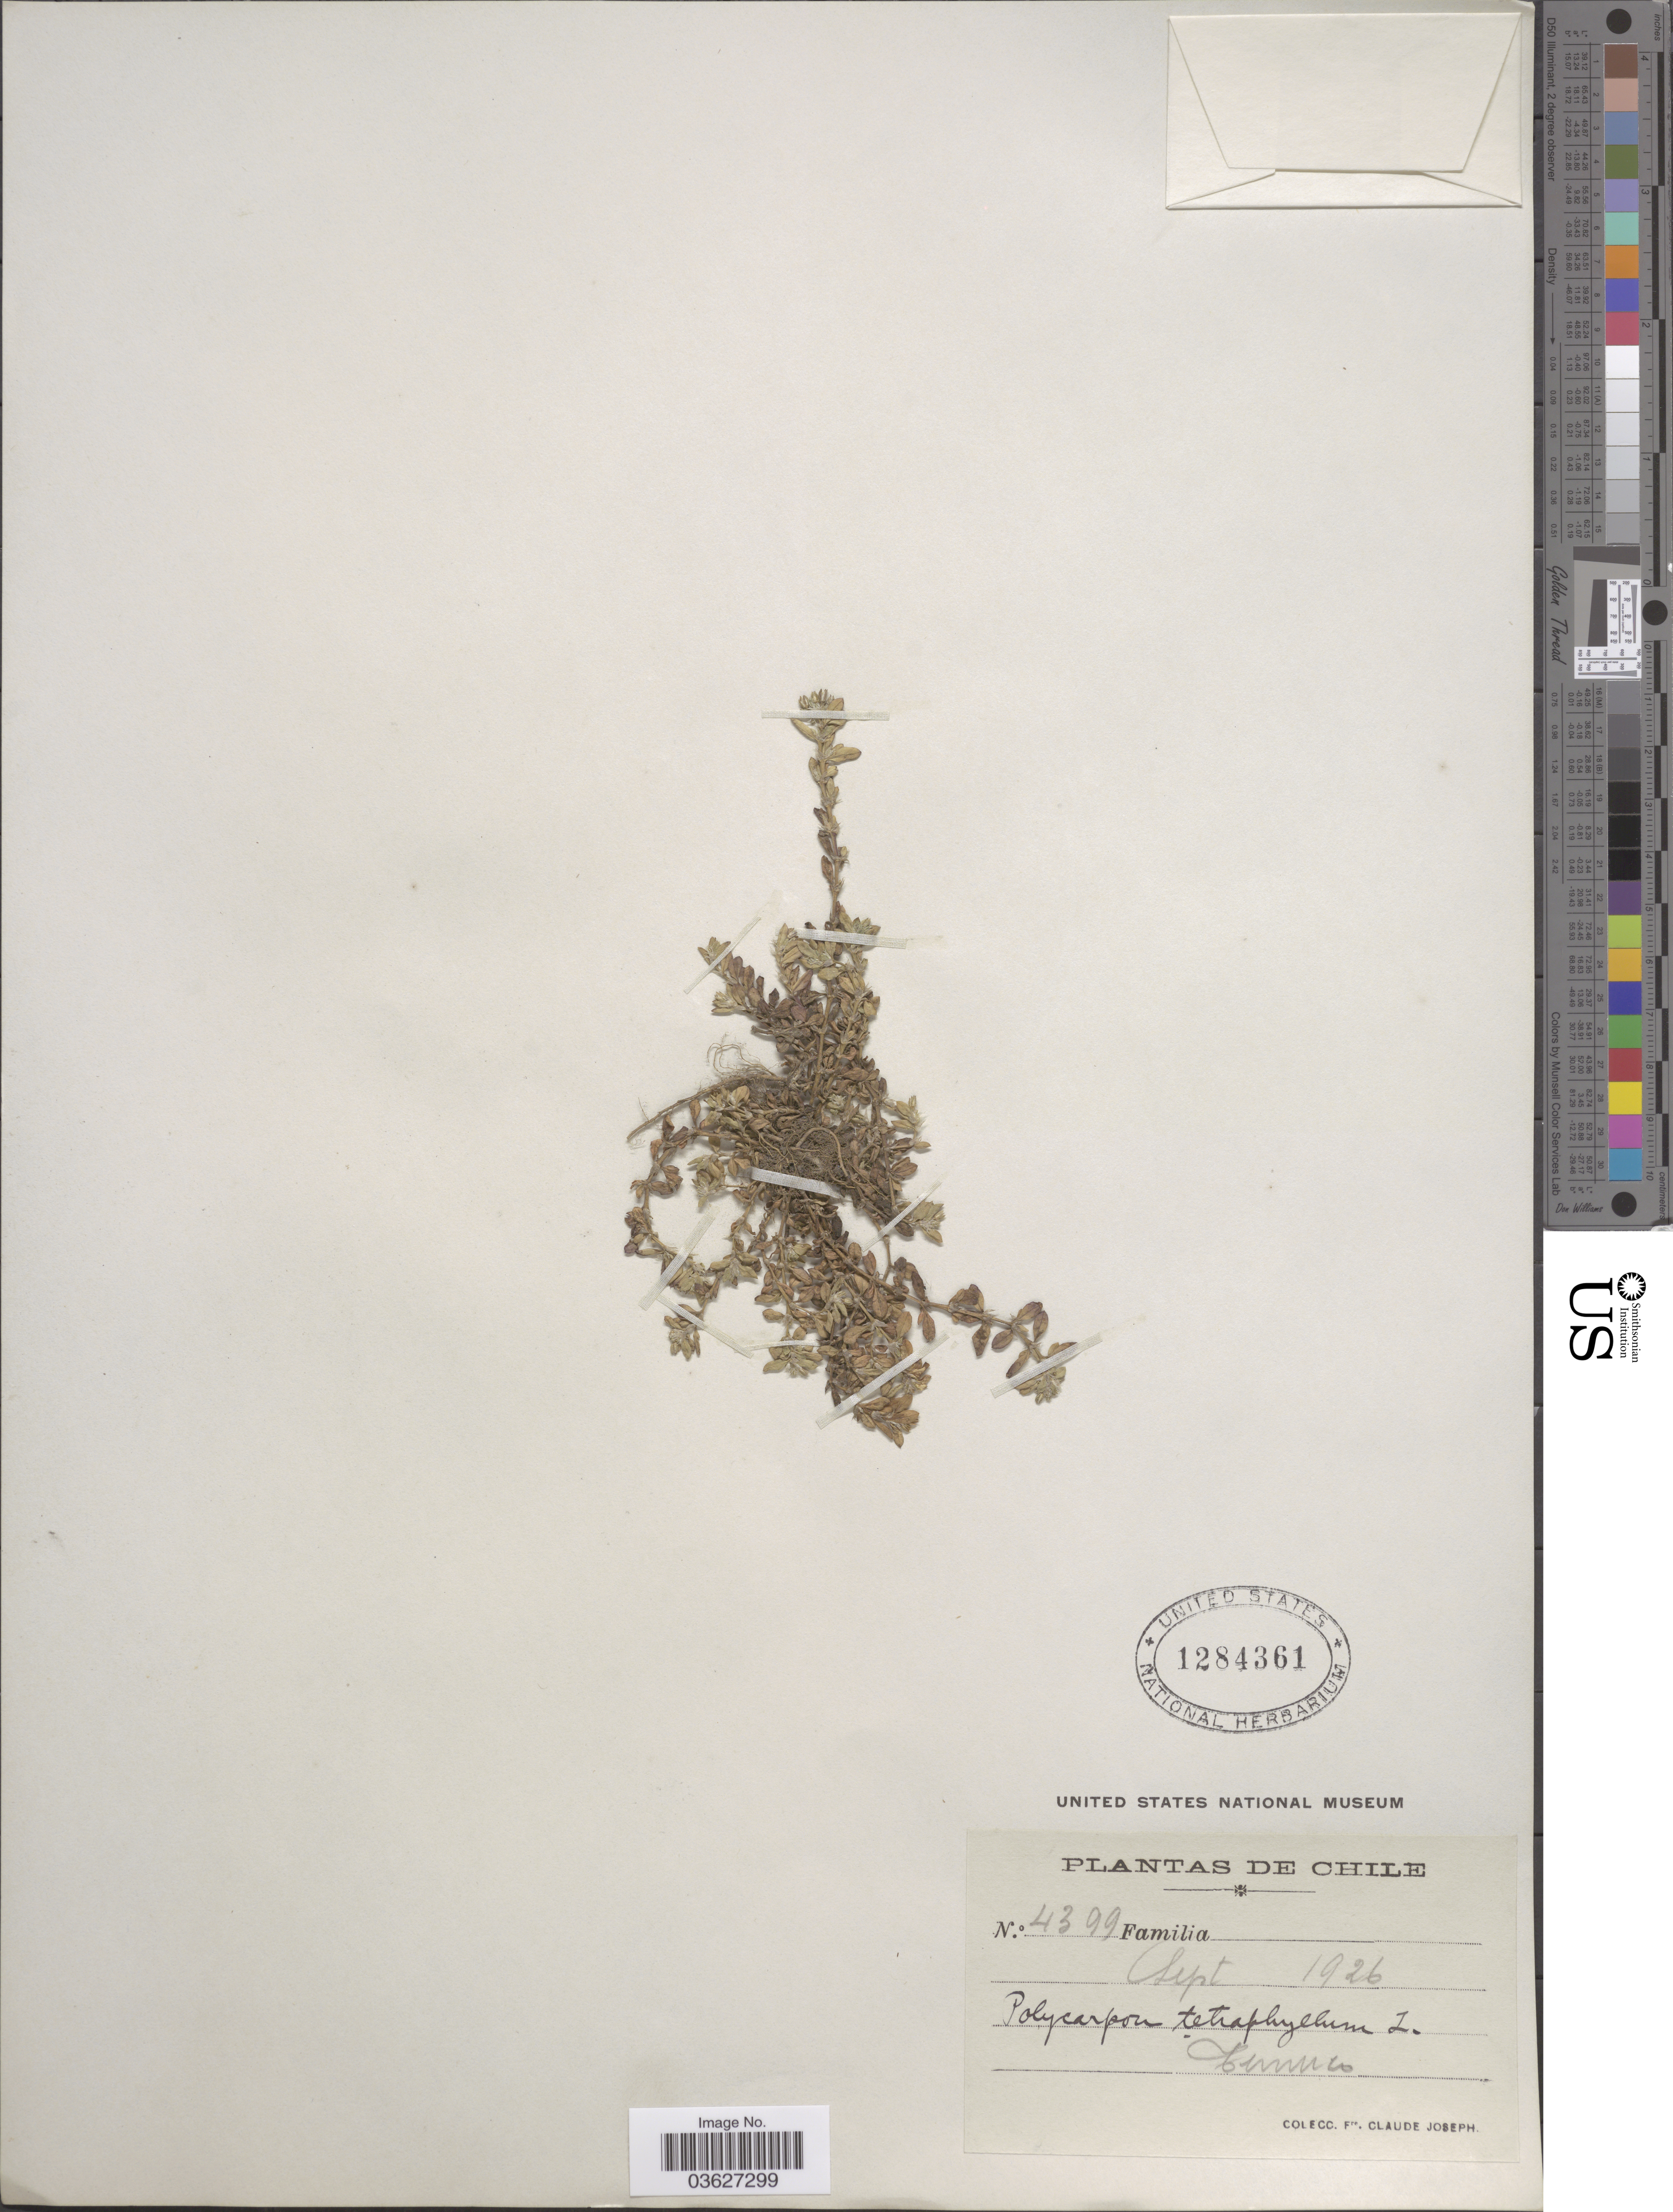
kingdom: Plantae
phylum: Tracheophyta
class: Magnoliopsida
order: Caryophyllales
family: Caryophyllaceae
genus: Polycarpon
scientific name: Polycarpon tetraphyllum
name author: (L.) L.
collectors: Bro. Claude-Joseph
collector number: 4399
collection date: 1926-09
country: Chile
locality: Temuco.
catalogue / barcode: US 1284361